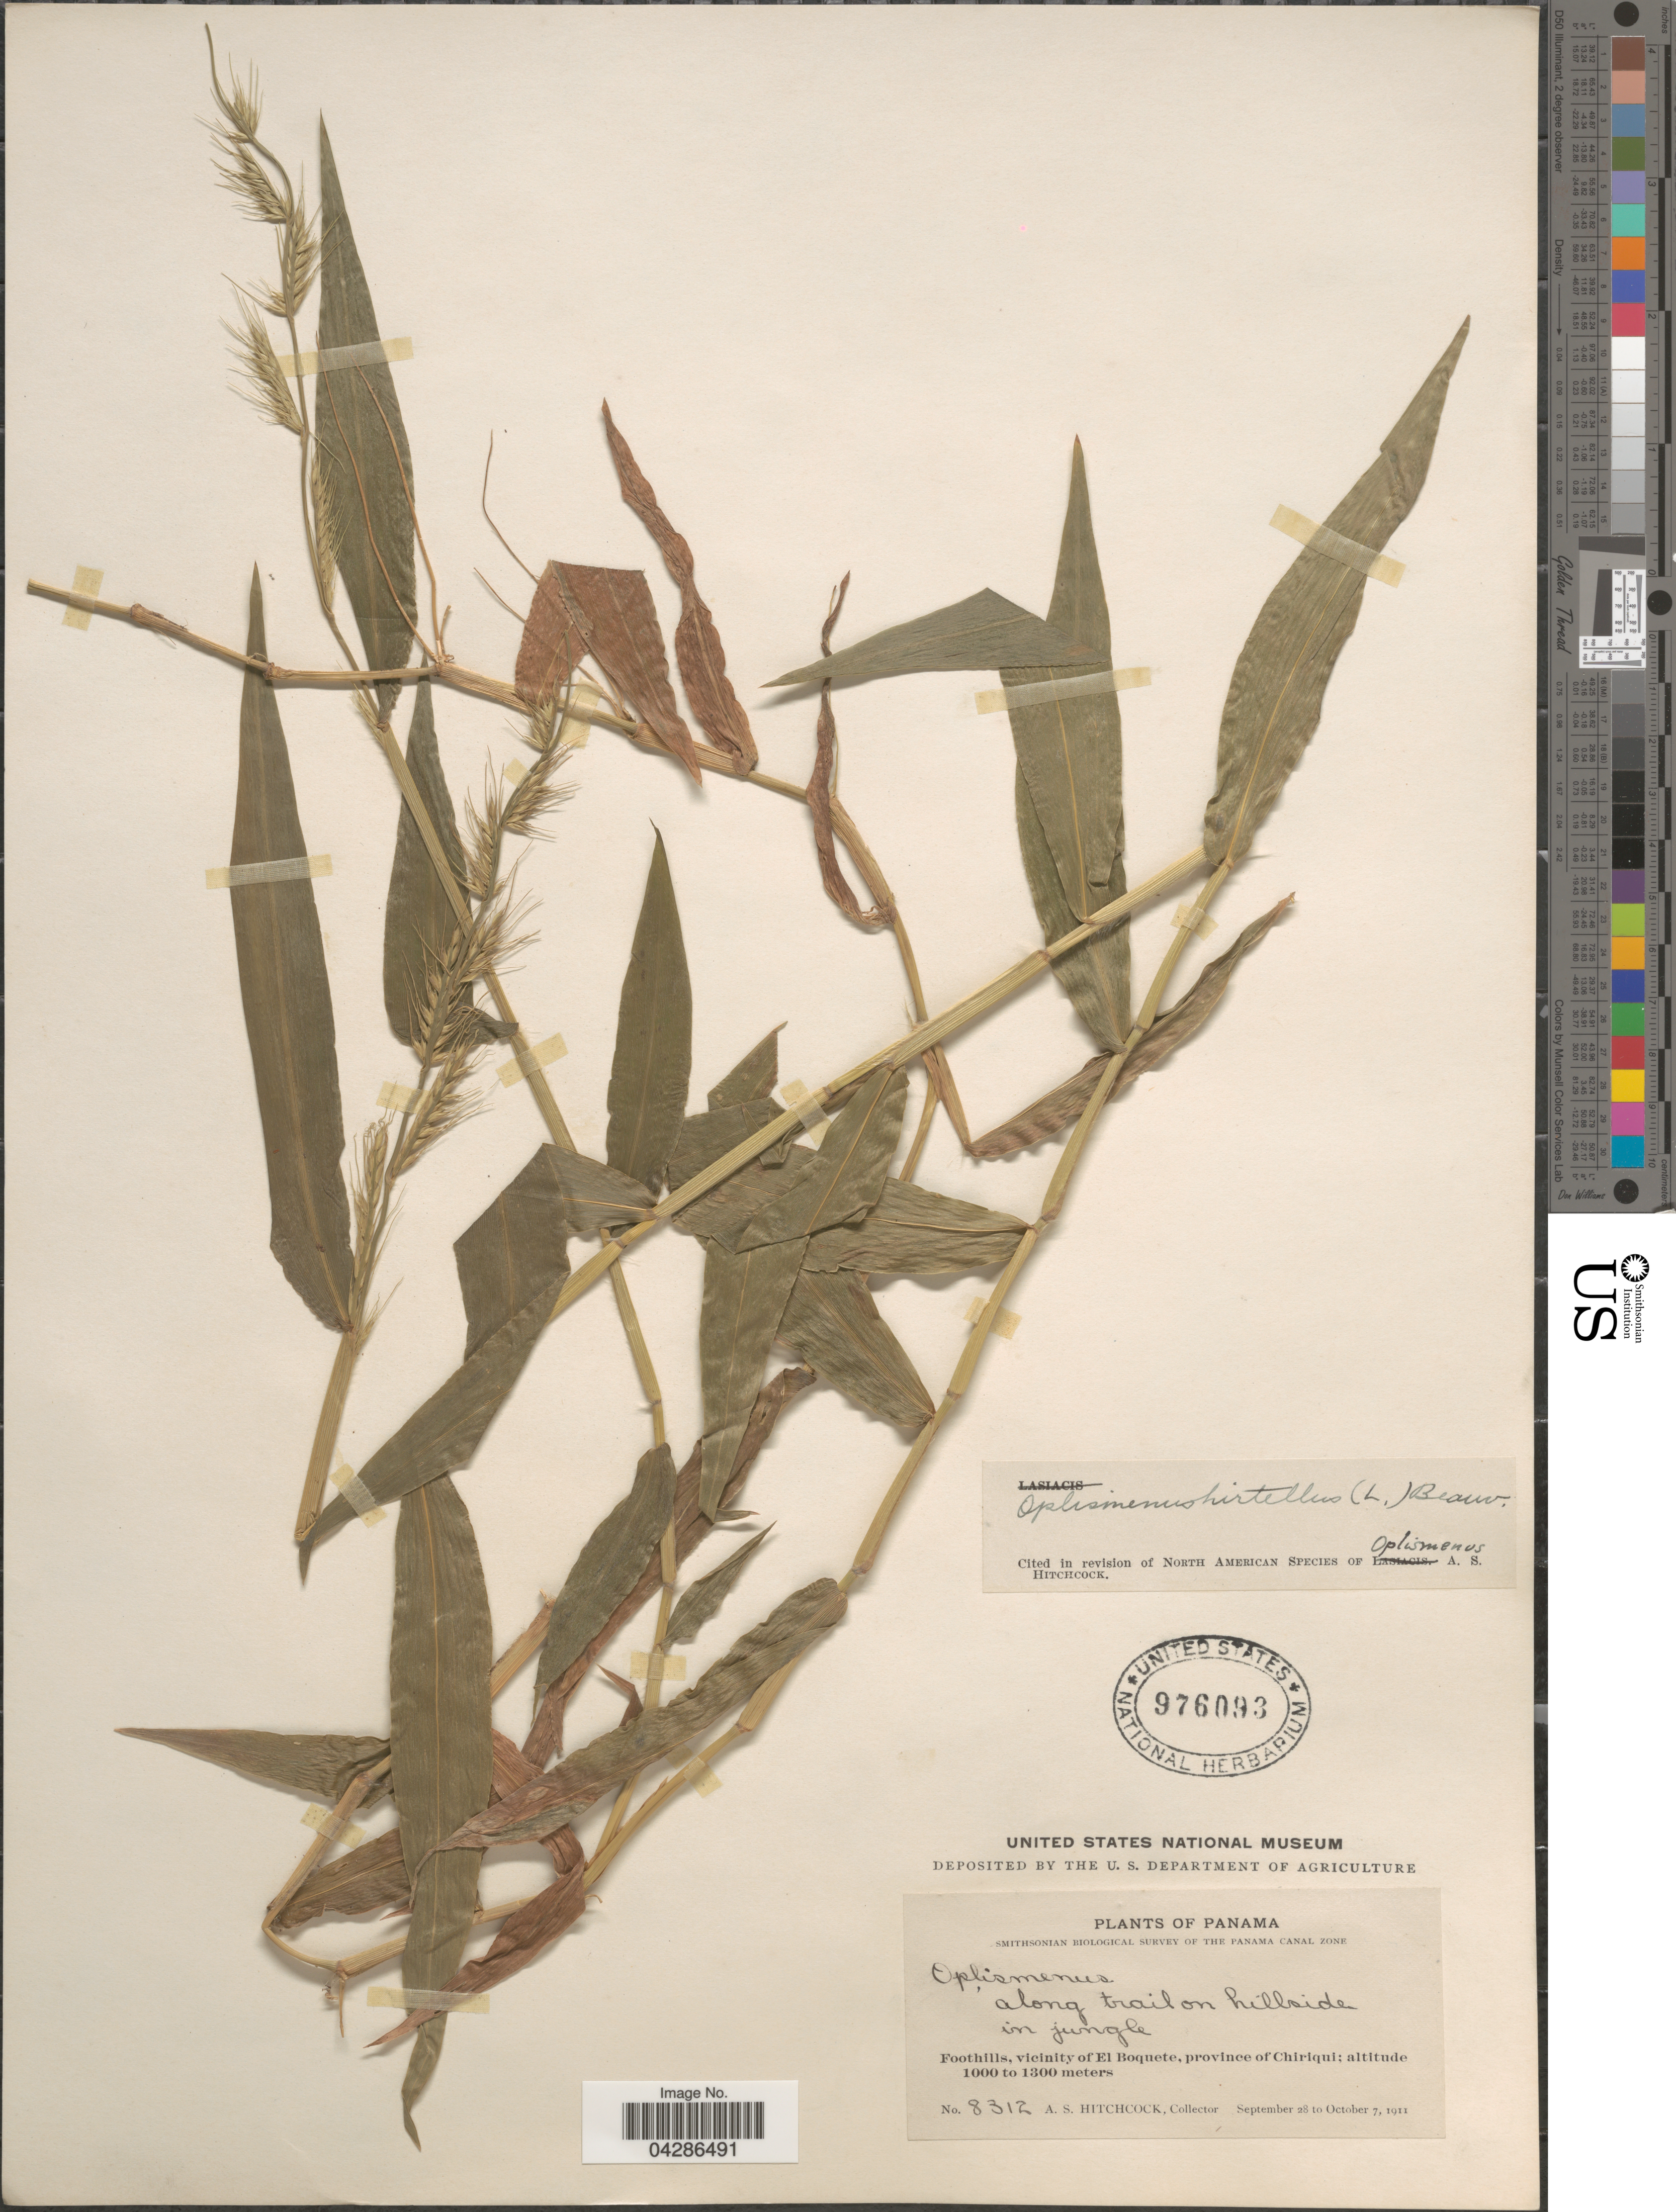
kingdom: Plantae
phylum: Tracheophyta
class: Liliopsida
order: Poales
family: Poaceae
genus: Oplismenus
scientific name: Oplismenus hirtellus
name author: (L.) P. Beauv.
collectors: A. S. Hitchcock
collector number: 8312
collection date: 1911-09-28/1911-10-07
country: Panama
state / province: Chiriqui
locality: Smithsonian Biological Survey Of The Panama Canal Zone. Foothills, vicinity of El Boquete.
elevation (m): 1000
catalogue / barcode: US 976093